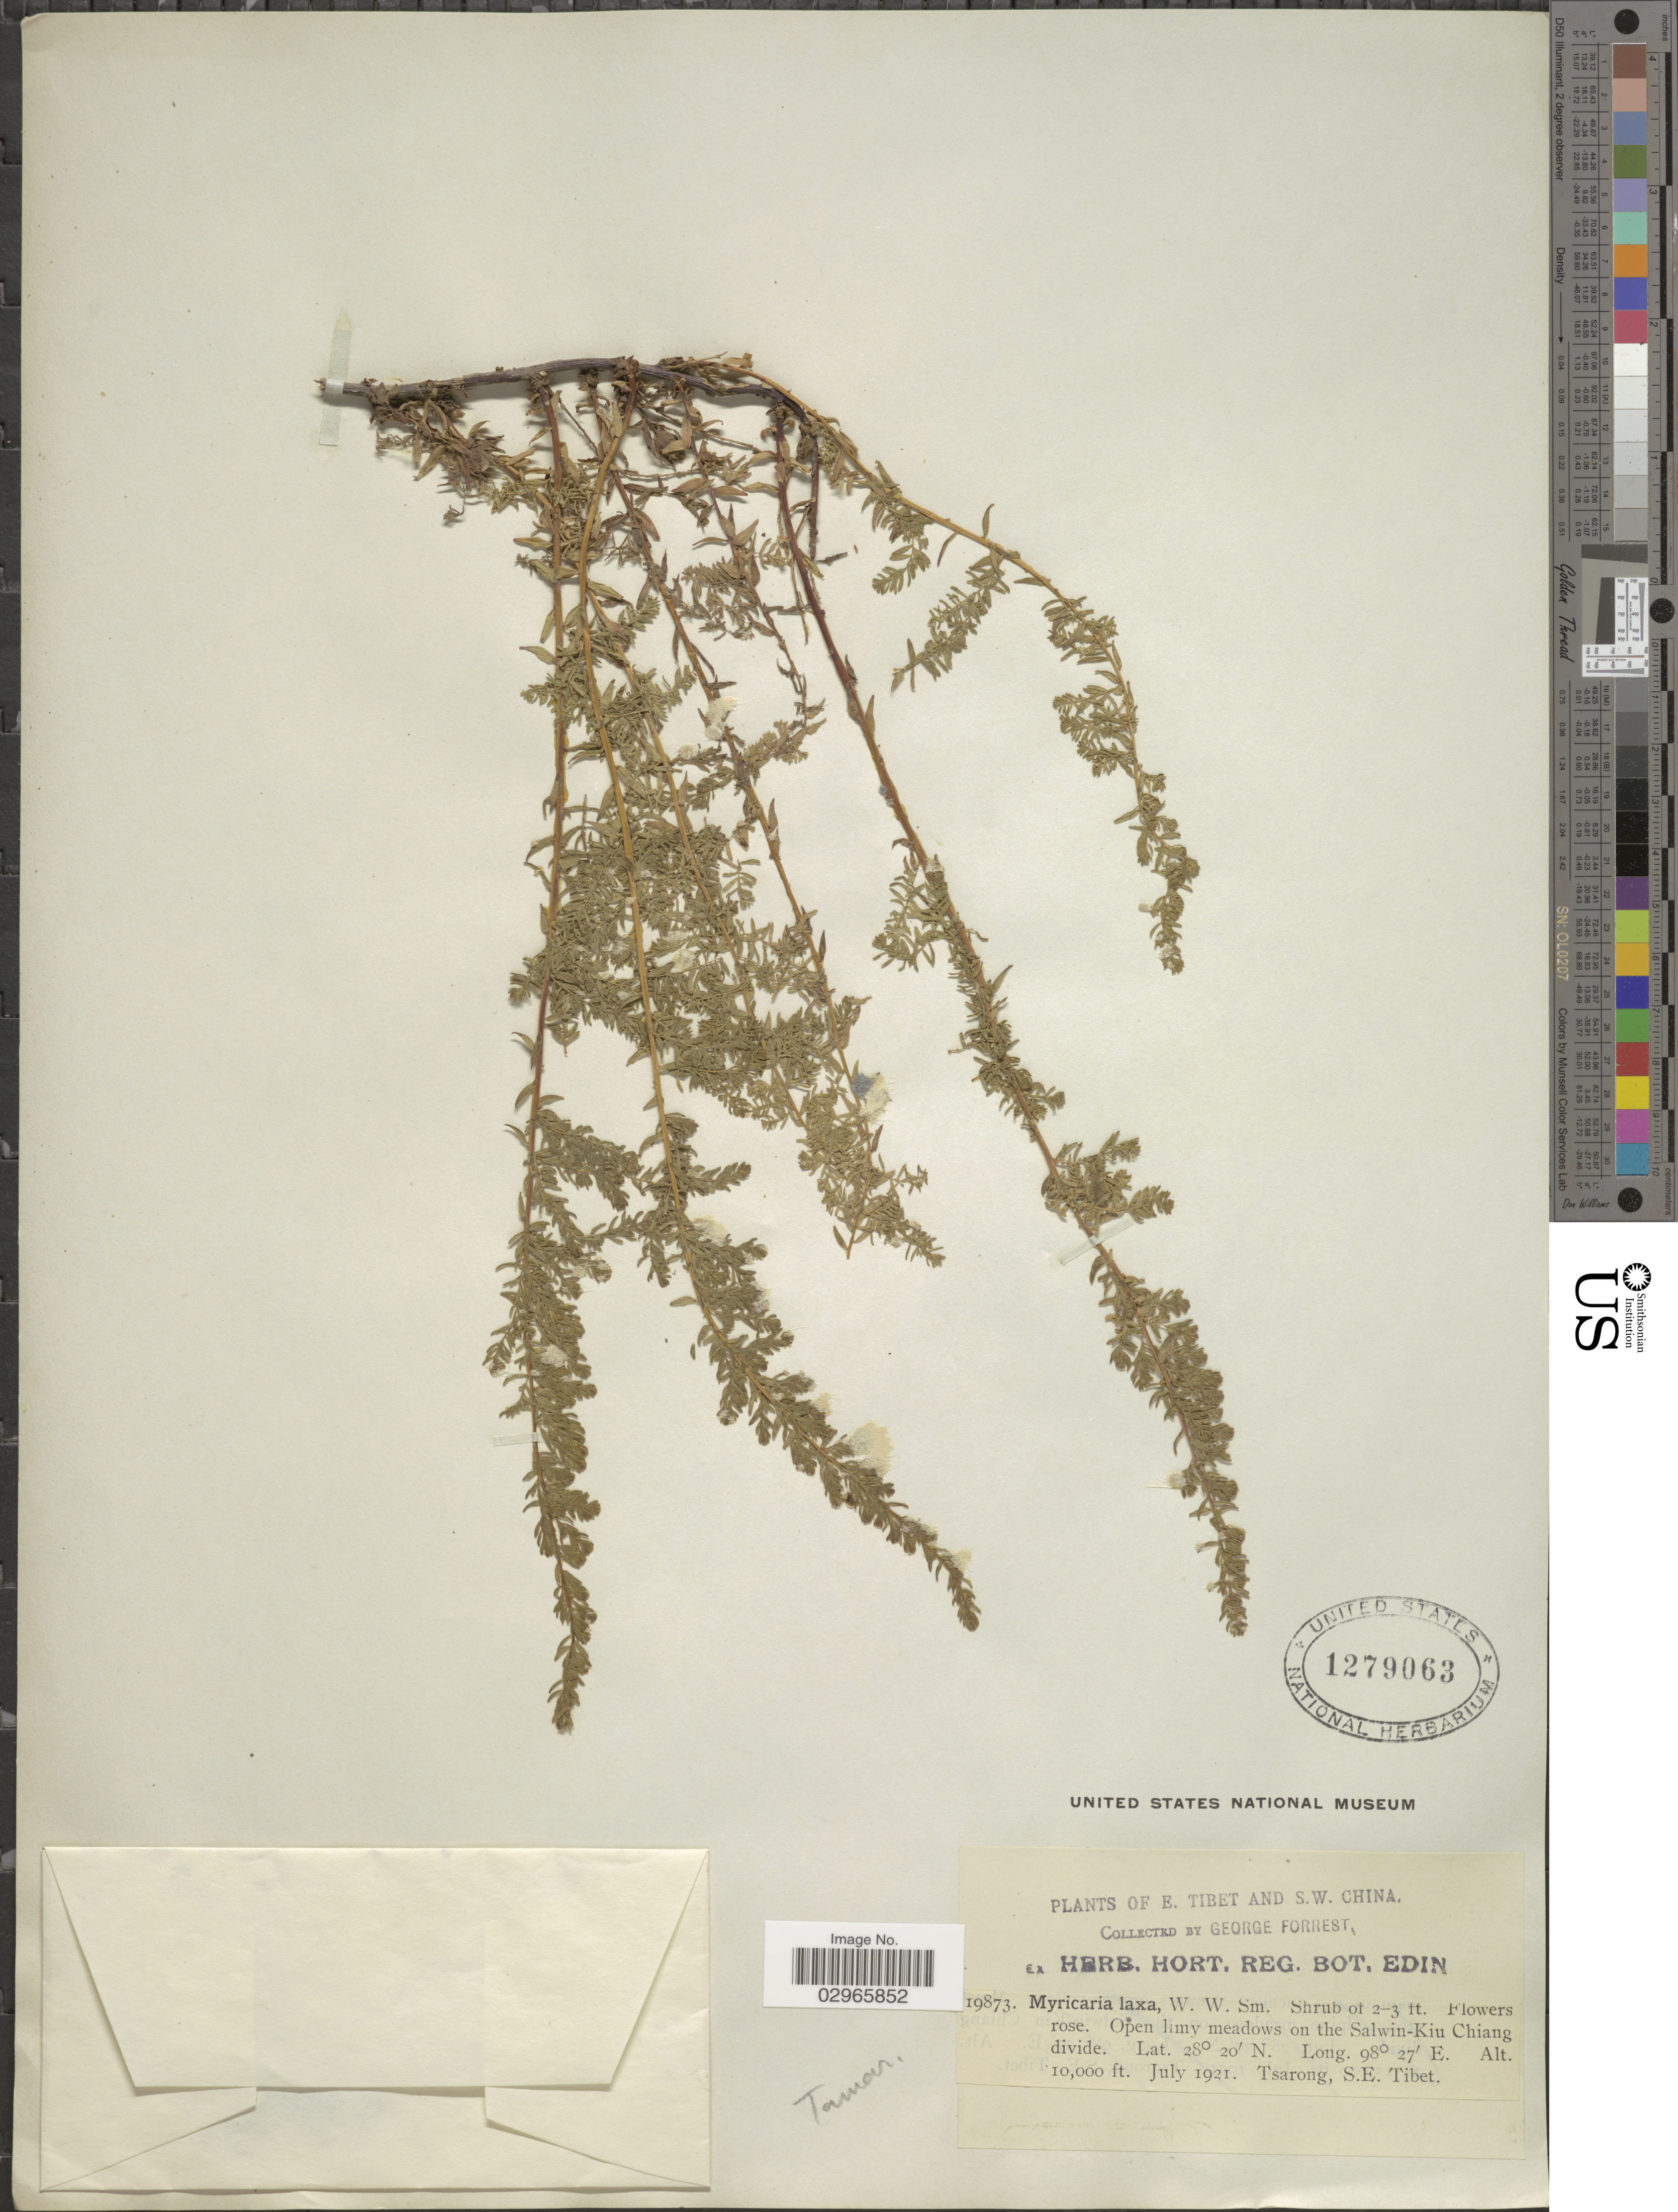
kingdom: Plantae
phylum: Tracheophyta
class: Magnoliopsida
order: Caryophyllales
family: Tamaricaceae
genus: Myricaria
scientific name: Myricaria laxa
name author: W.W. Sm.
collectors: G. Forrest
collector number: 19873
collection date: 1921-07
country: China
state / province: Xizang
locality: E. Tibet and S.W. China. On the Salwin-Kiu Chiang divide. Tsarong, S.E. Tibet.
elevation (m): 3048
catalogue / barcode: US 1279063